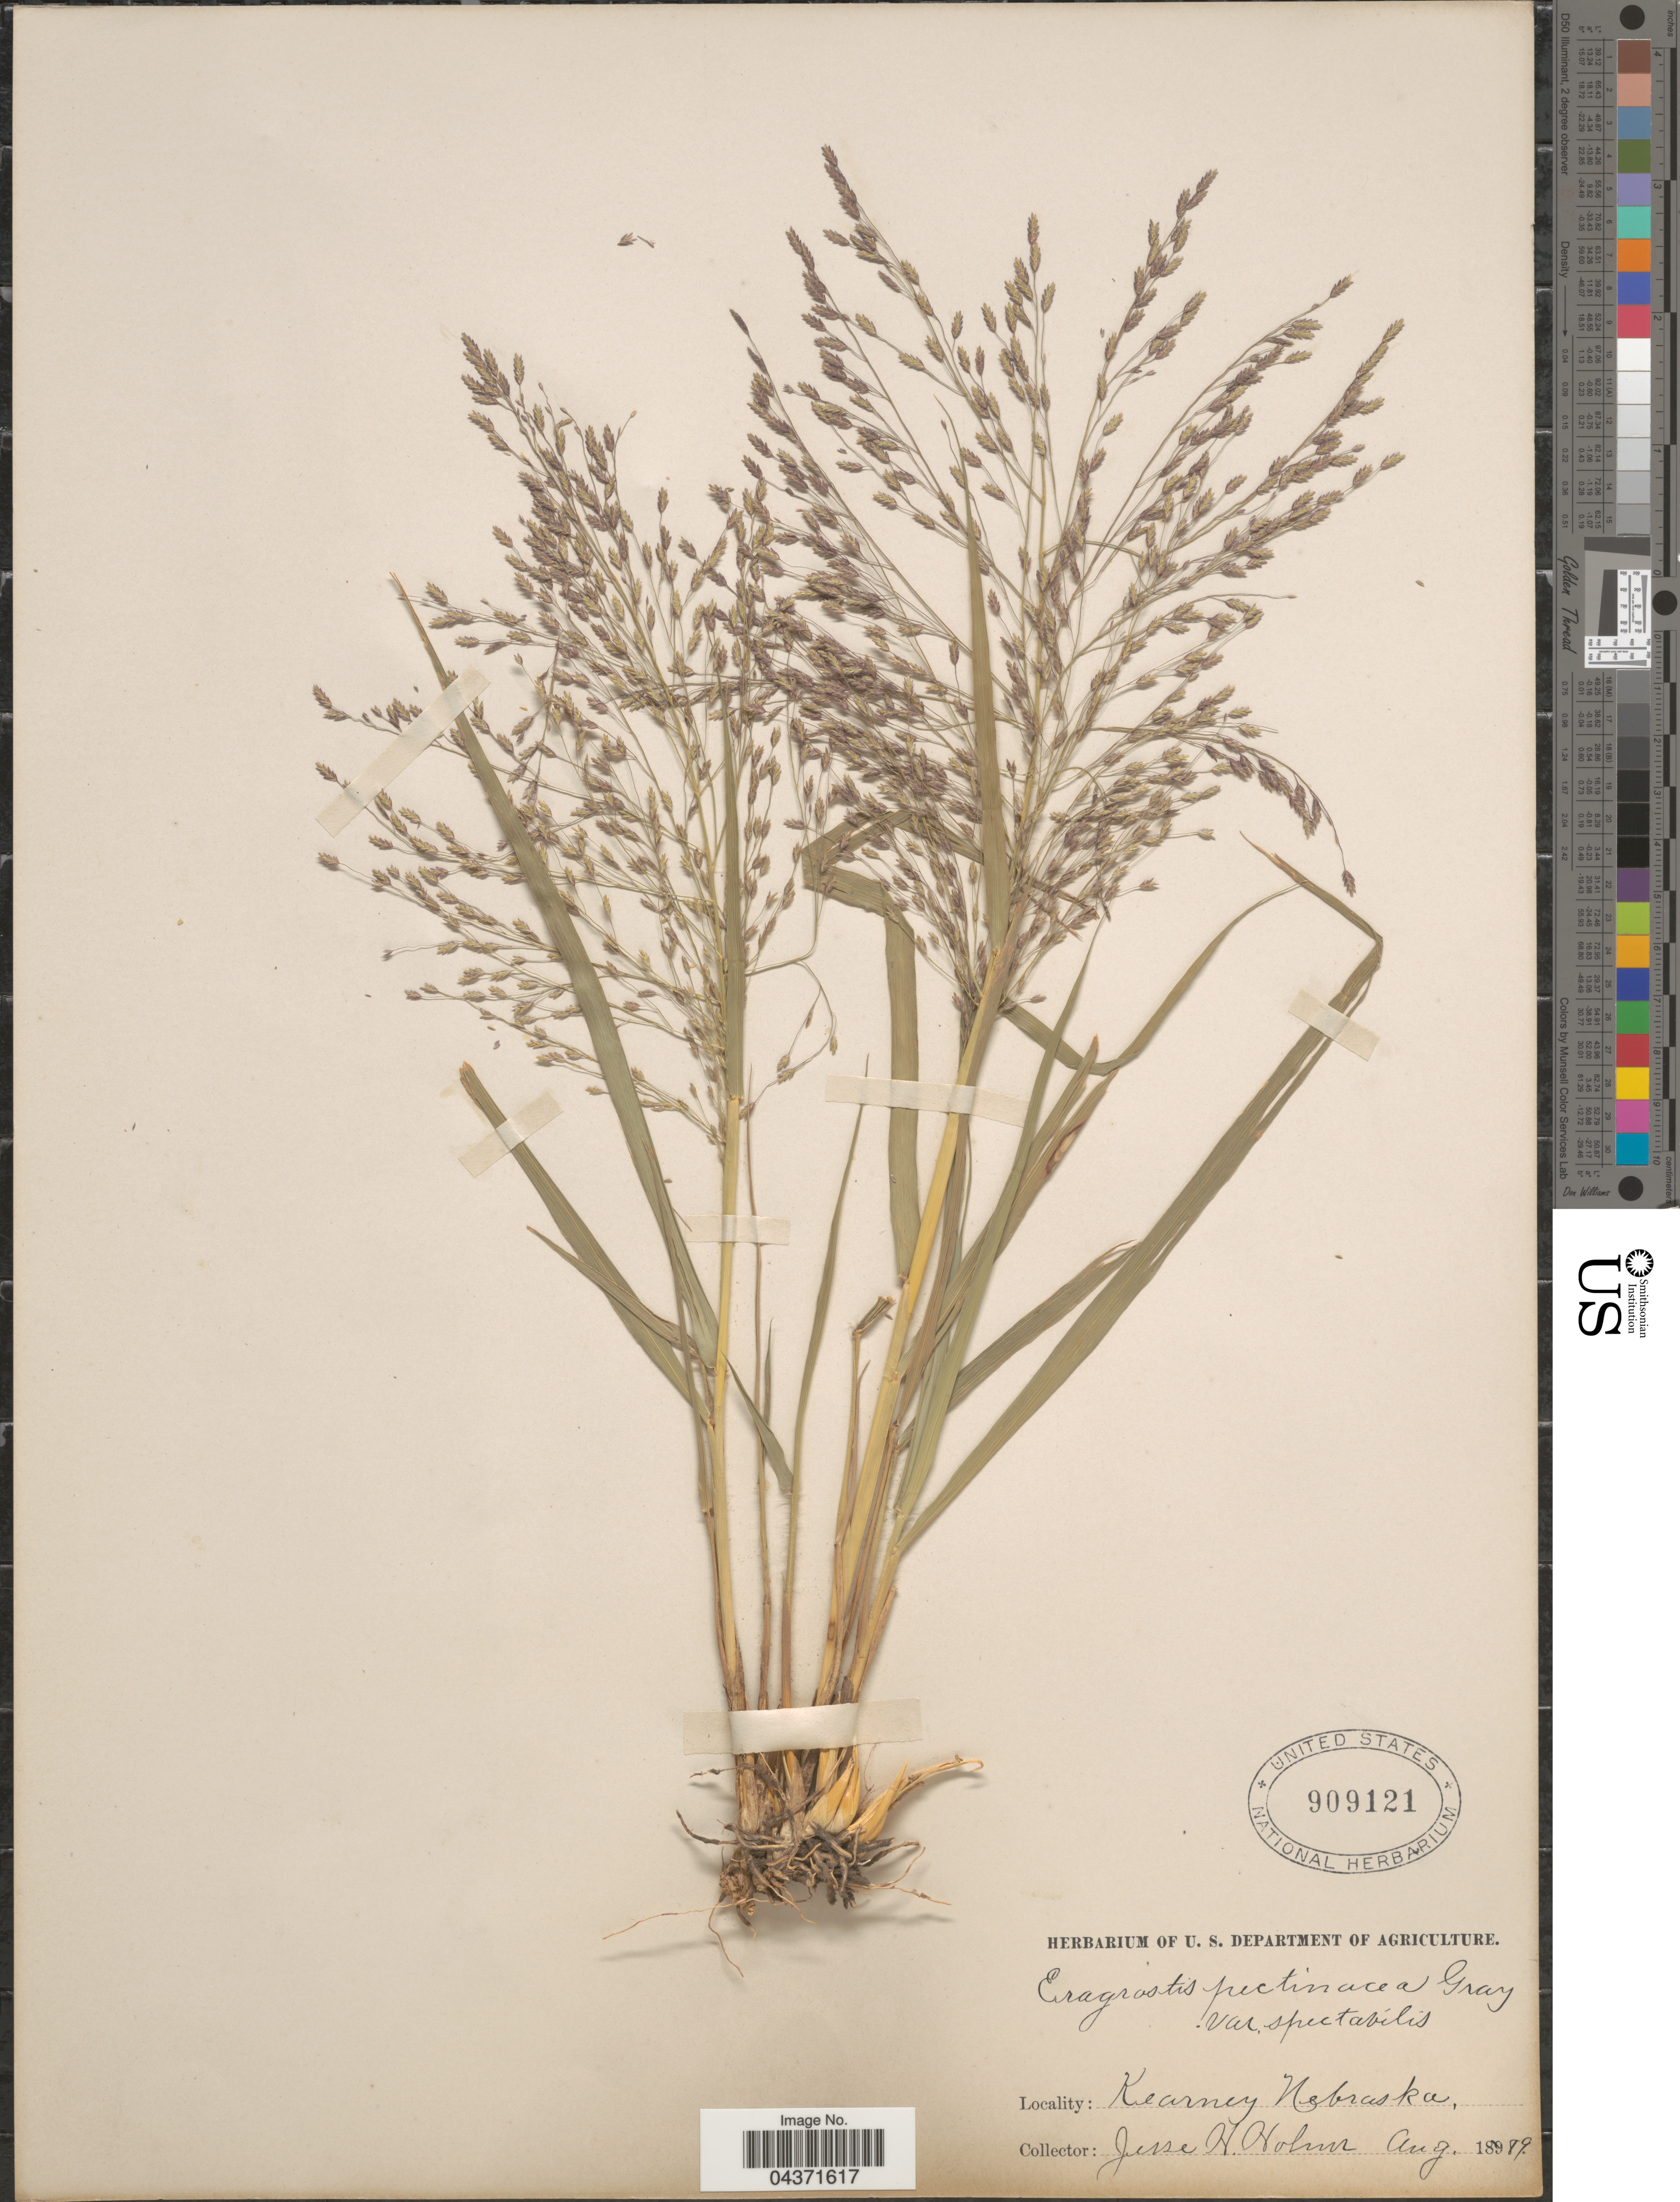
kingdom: Plantae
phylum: Tracheophyta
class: Liliopsida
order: Poales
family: Poaceae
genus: Eragrostis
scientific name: Eragrostis spectabilis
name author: (Pursh) Steud.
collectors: J. H. Holms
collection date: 1889-08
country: United States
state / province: Nebraska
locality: Kearney.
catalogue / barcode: US 909121